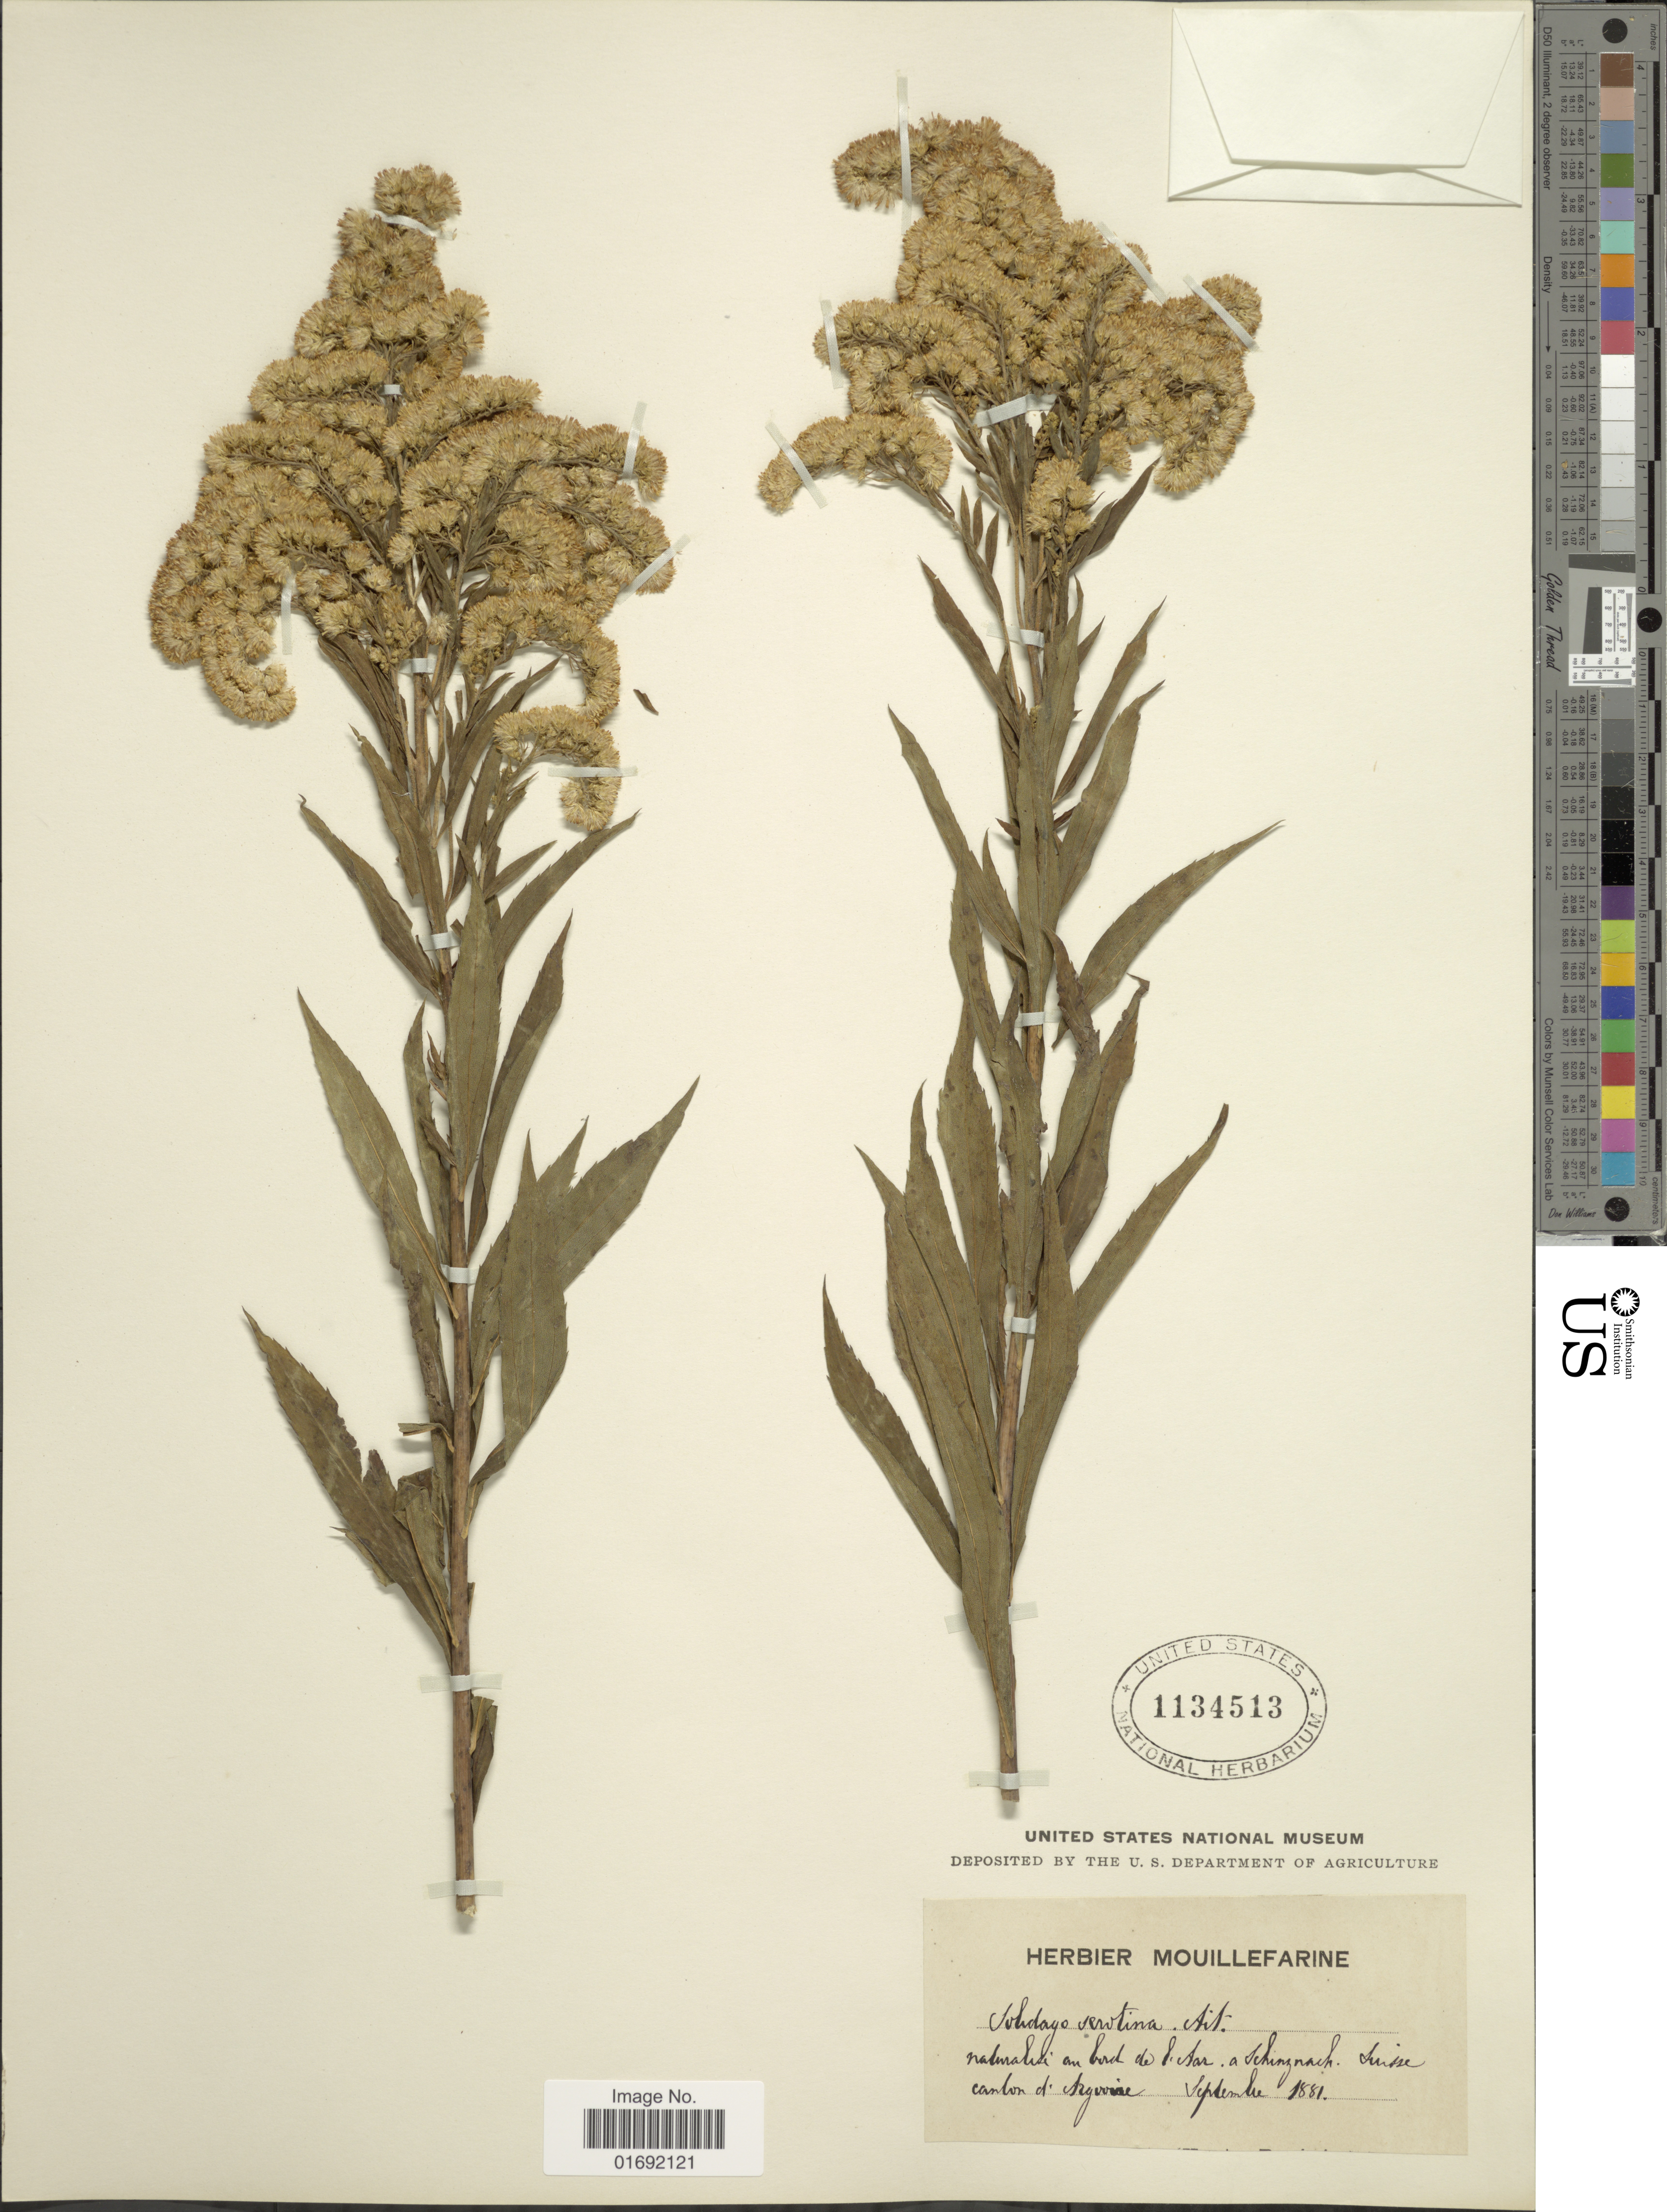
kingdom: Plantae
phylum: Tracheophyta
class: Magnoliopsida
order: Asterales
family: Asteraceae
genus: Solidago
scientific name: Solidago gigantea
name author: Aiton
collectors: ex herb. Mouillefarine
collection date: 1881-09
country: Switzerland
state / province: Aargau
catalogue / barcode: US 1134513